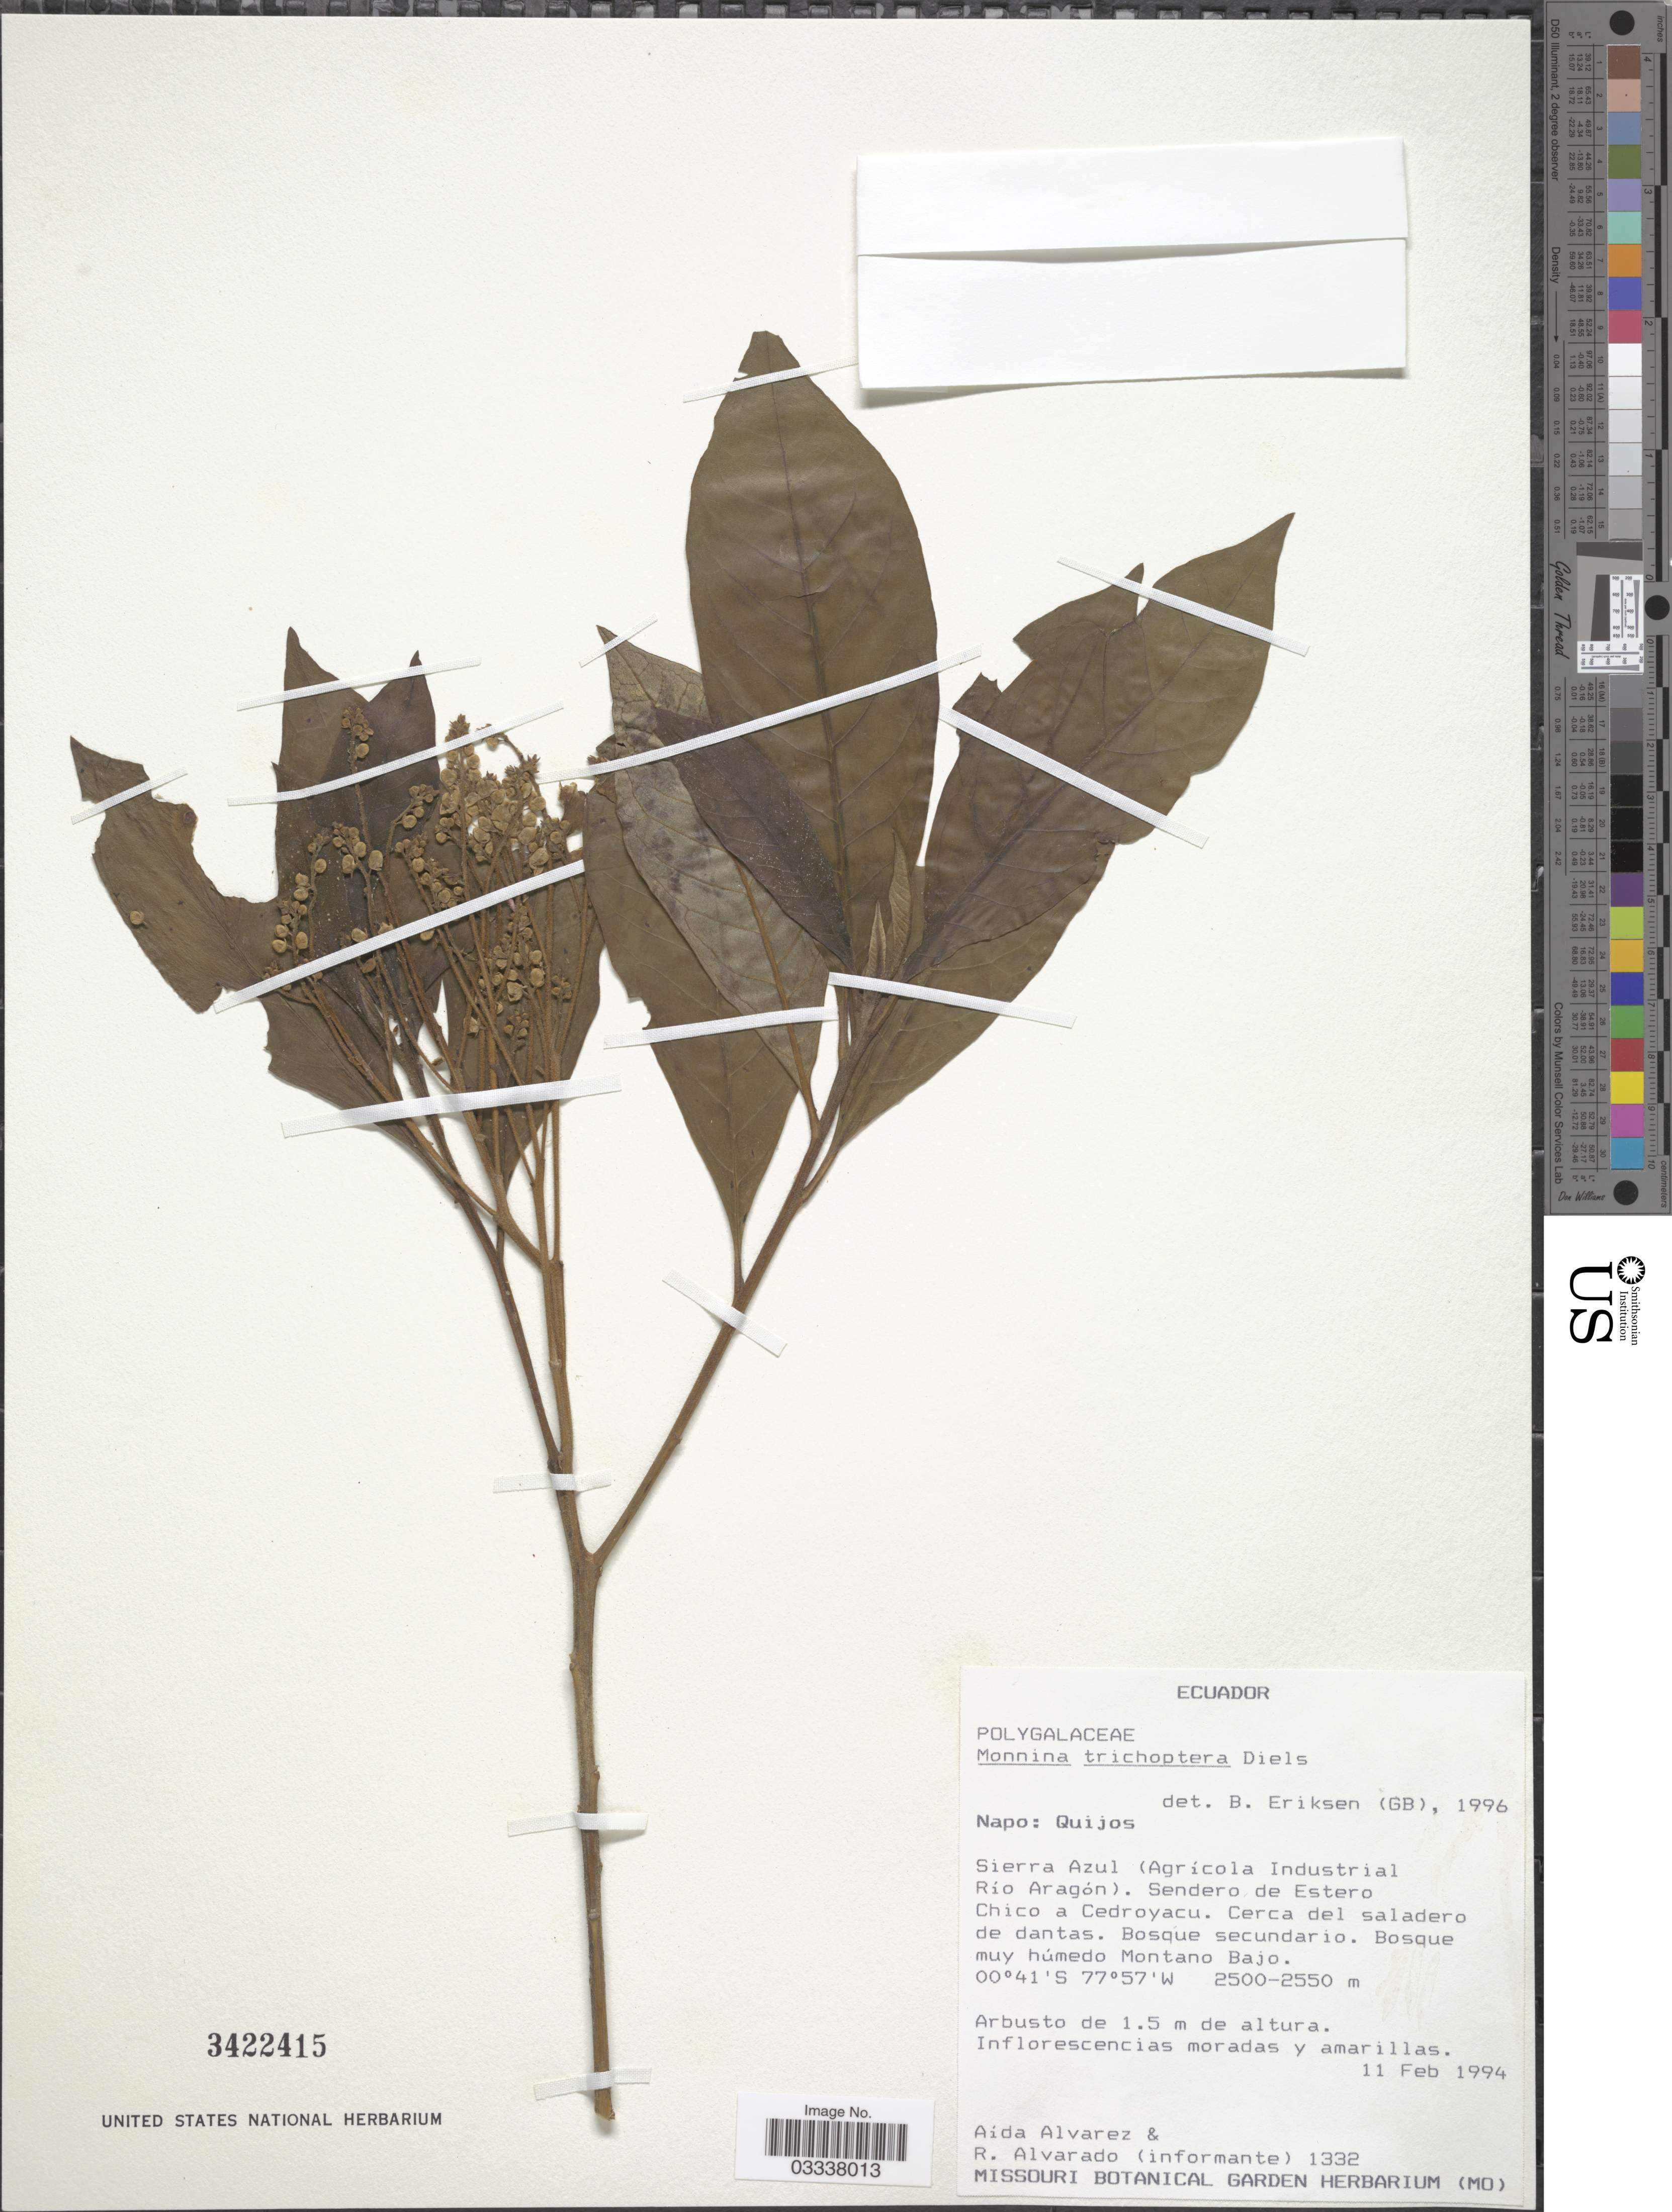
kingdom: Plantae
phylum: Tracheophyta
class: Magnoliopsida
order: Fabales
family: Polygalaceae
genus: Monnina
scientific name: Monnina trichoptera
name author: Diels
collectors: A. Alvarez & R. Alvarado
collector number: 1332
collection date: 1994-02-11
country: Ecuador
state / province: Napo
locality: Quijos, Sierra Azul (Agrícola Industrial Río Aragón). Sendero de Estero Chico a Cedroyacu.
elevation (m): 2500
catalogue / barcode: US 3422415